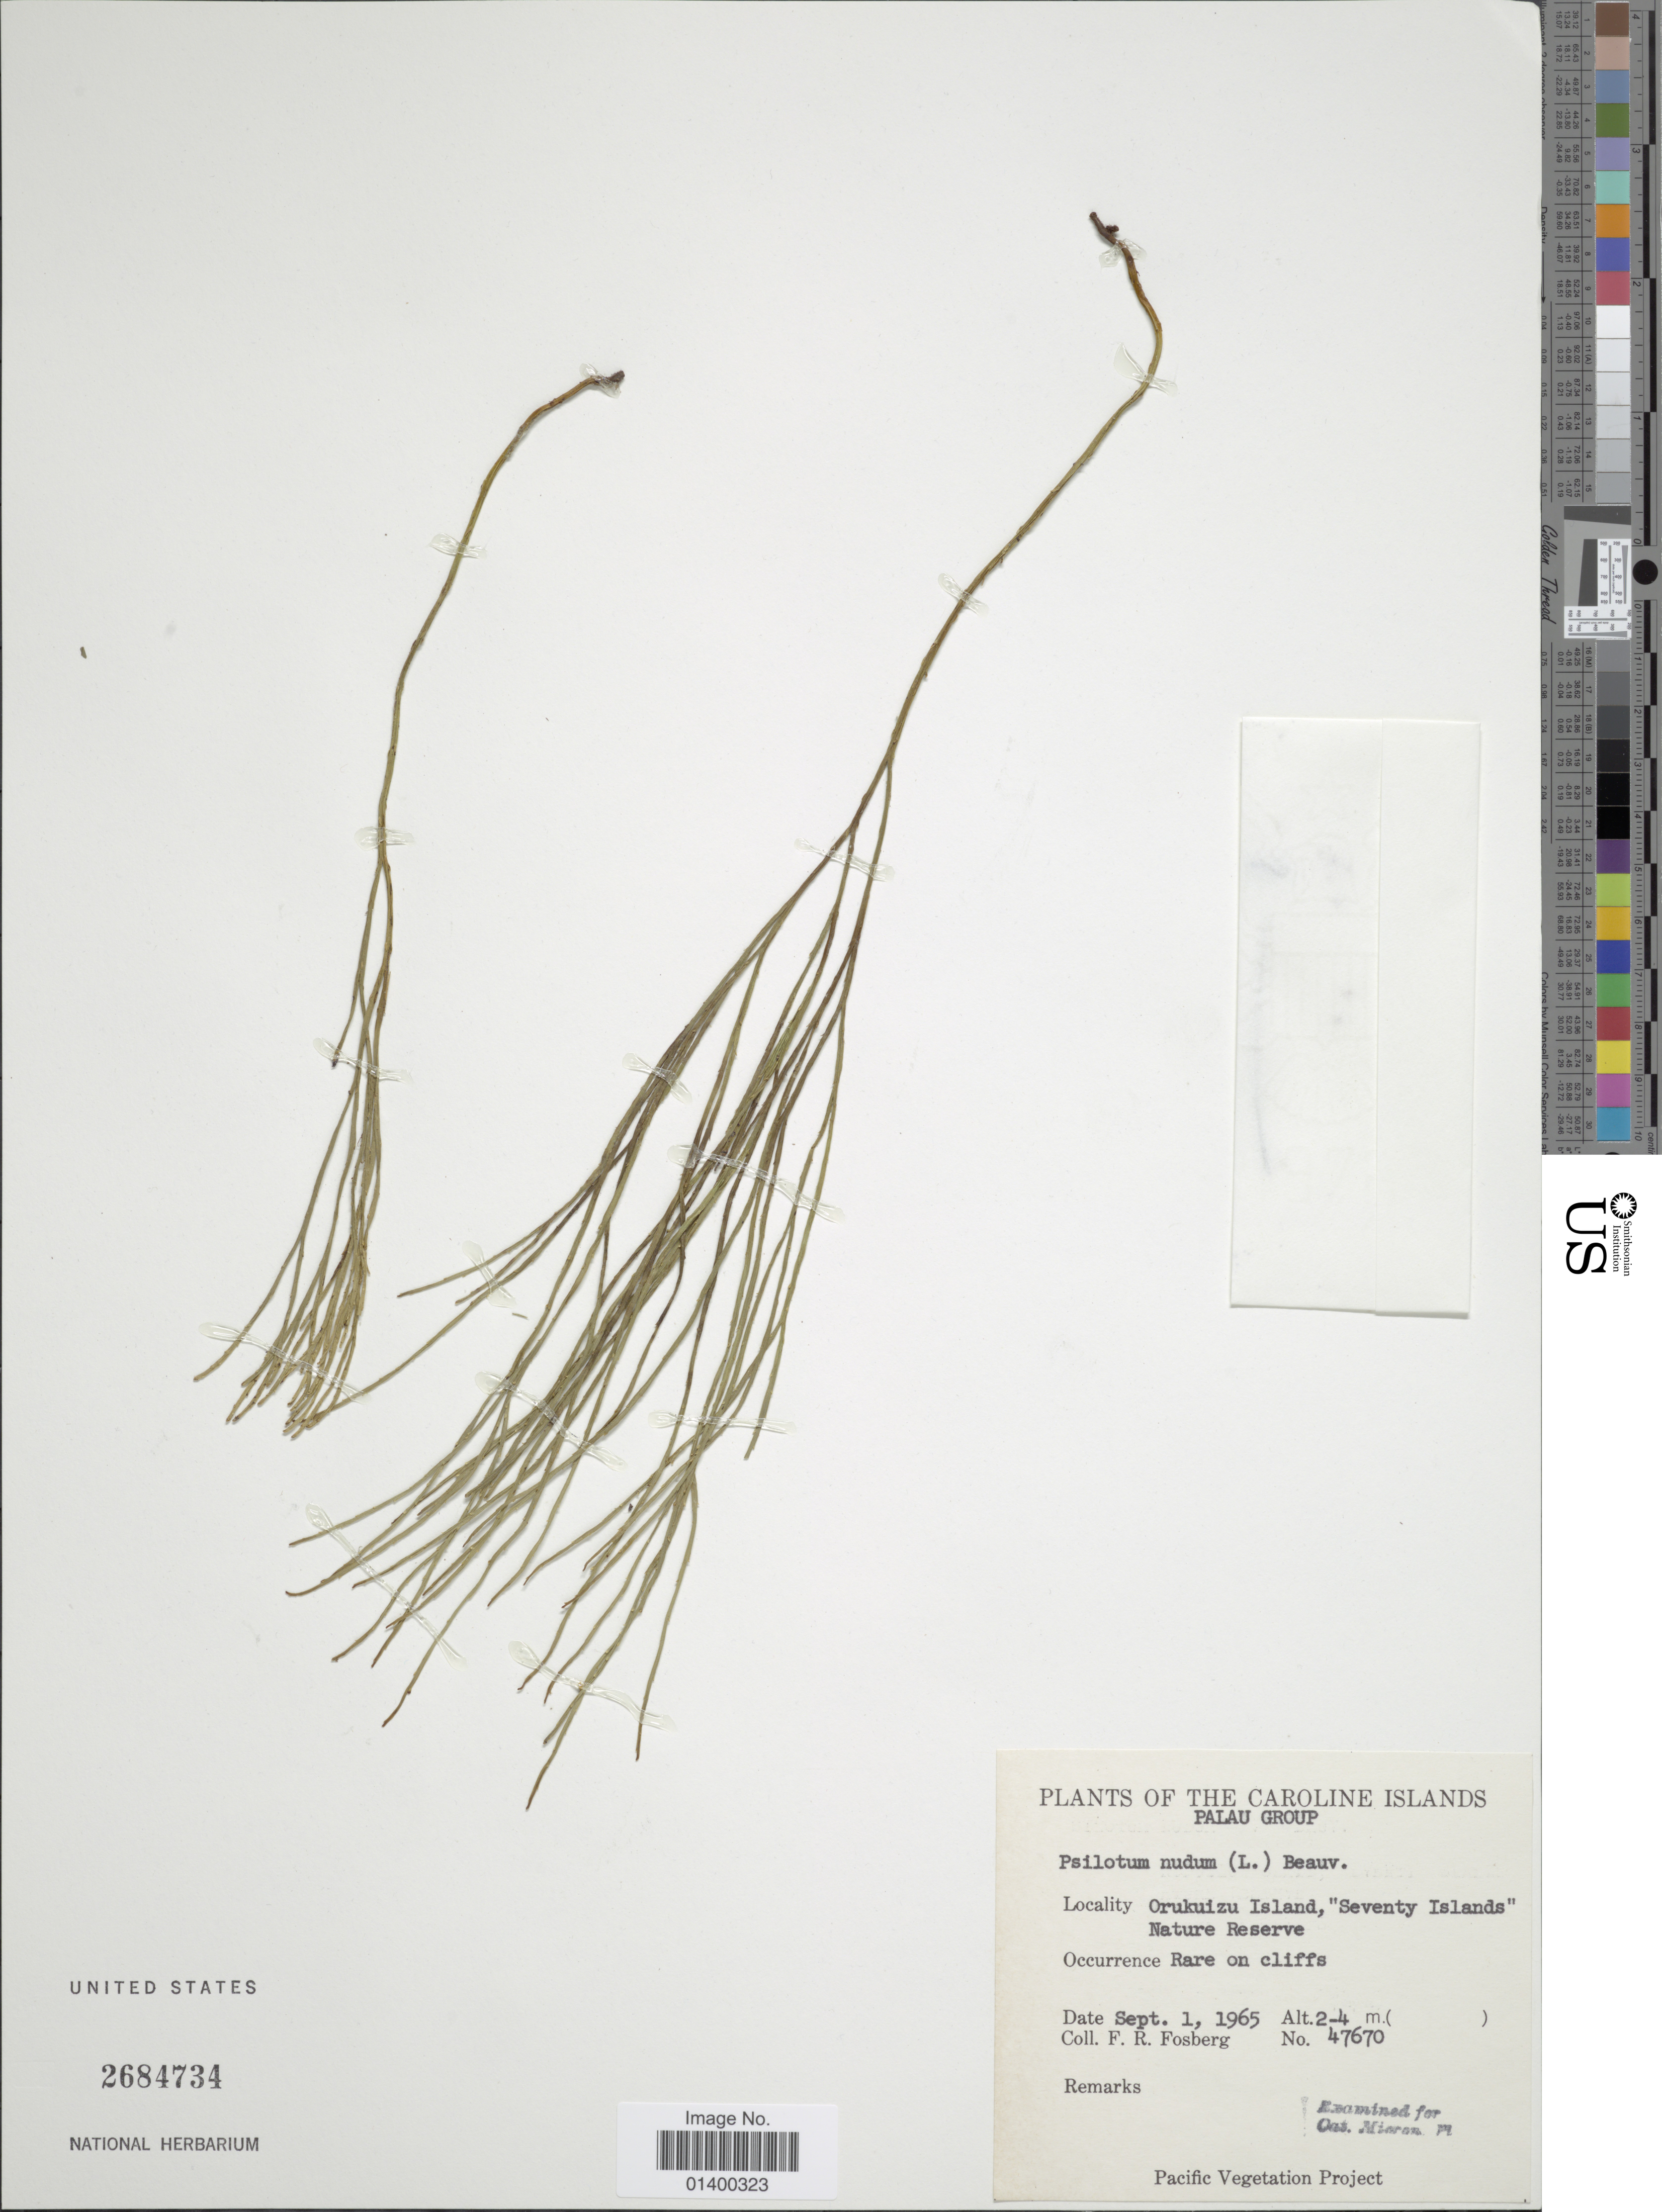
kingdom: Plantae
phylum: Tracheophyta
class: Polypodiopsida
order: Psilotales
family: Psilotaceae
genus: Psilotum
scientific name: Psilotum nudum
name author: (L.) P. Beauv.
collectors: F. R. Fosberg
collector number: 47670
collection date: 1965-09-01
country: Micronesia, Federated States of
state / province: Palau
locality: Caroline Islands, Orukuiza island, "Seventy Islands" Nature reserve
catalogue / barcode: US 2684734